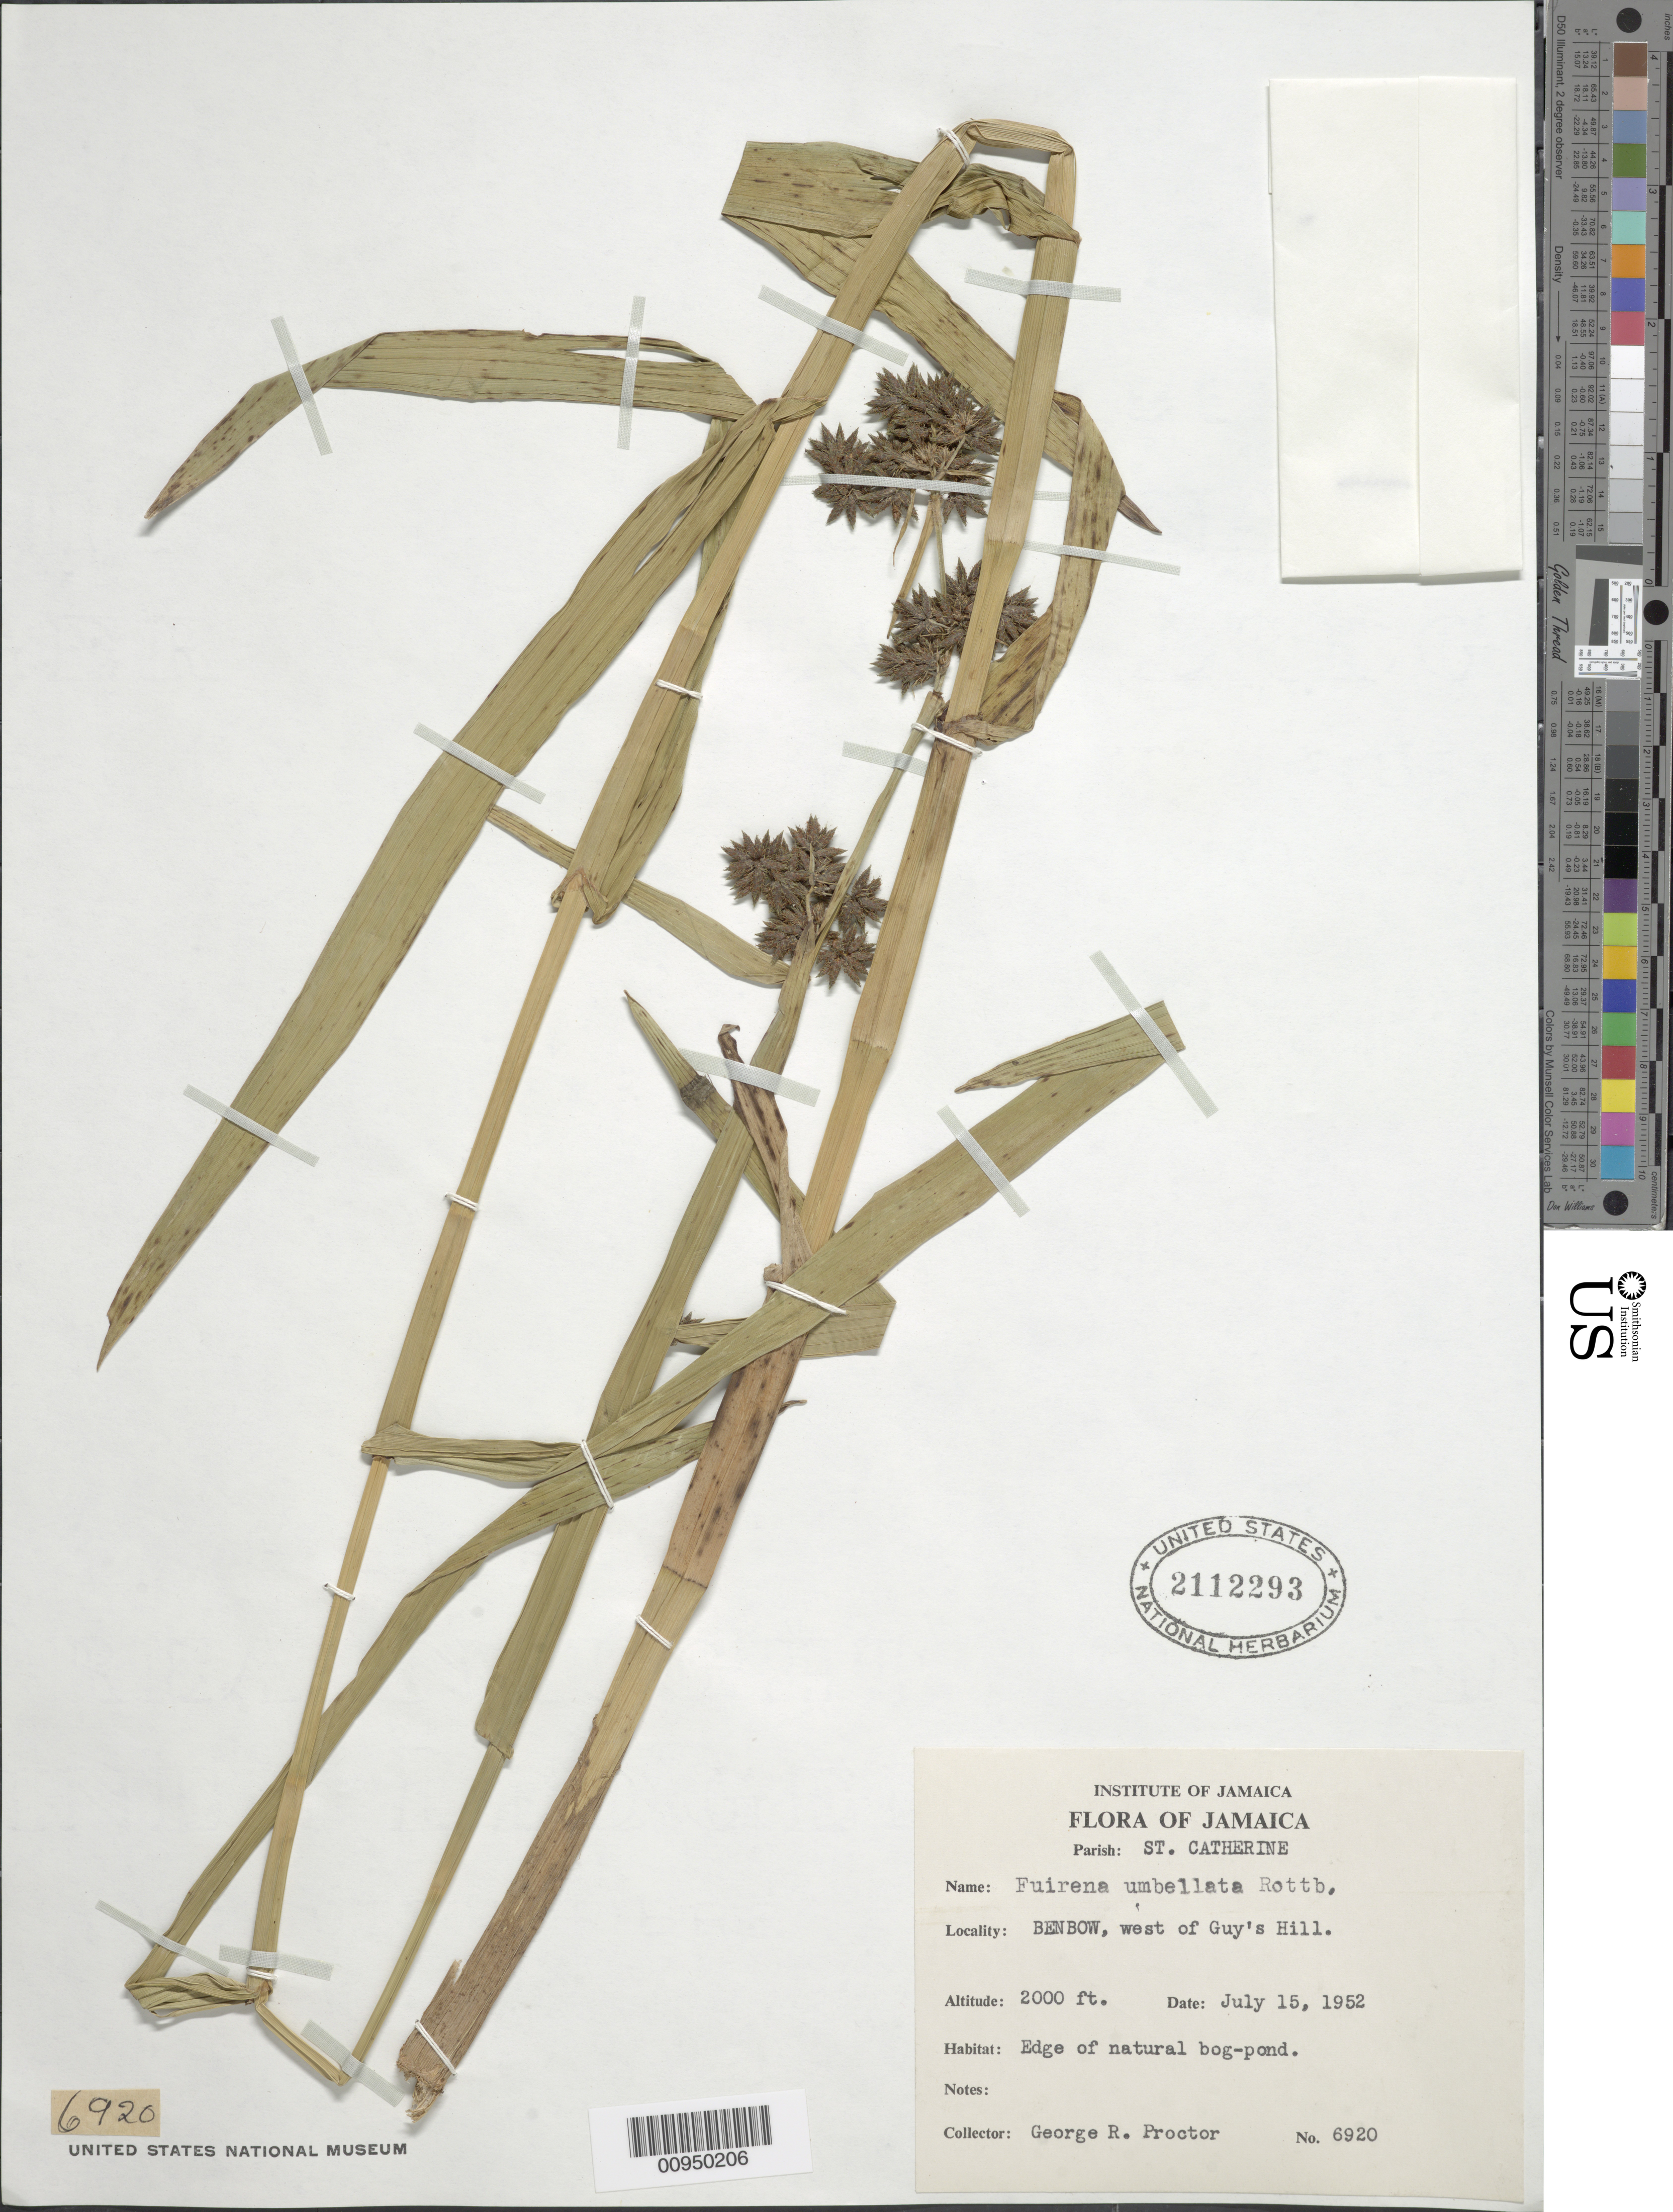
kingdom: Plantae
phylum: Tracheophyta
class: Liliopsida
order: Poales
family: Cyperaceae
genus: Fuirena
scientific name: Fuirena umbellata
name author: Rottb.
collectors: G. R. Proctor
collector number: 6920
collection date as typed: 15 Jul 1952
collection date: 1952-07-15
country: Jamaica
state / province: Saint Catherine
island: Jamaica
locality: Natural bog-pond of Benbow, W of Guy's Hill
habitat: Edge of natural bog-pond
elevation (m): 610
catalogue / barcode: US 2112293